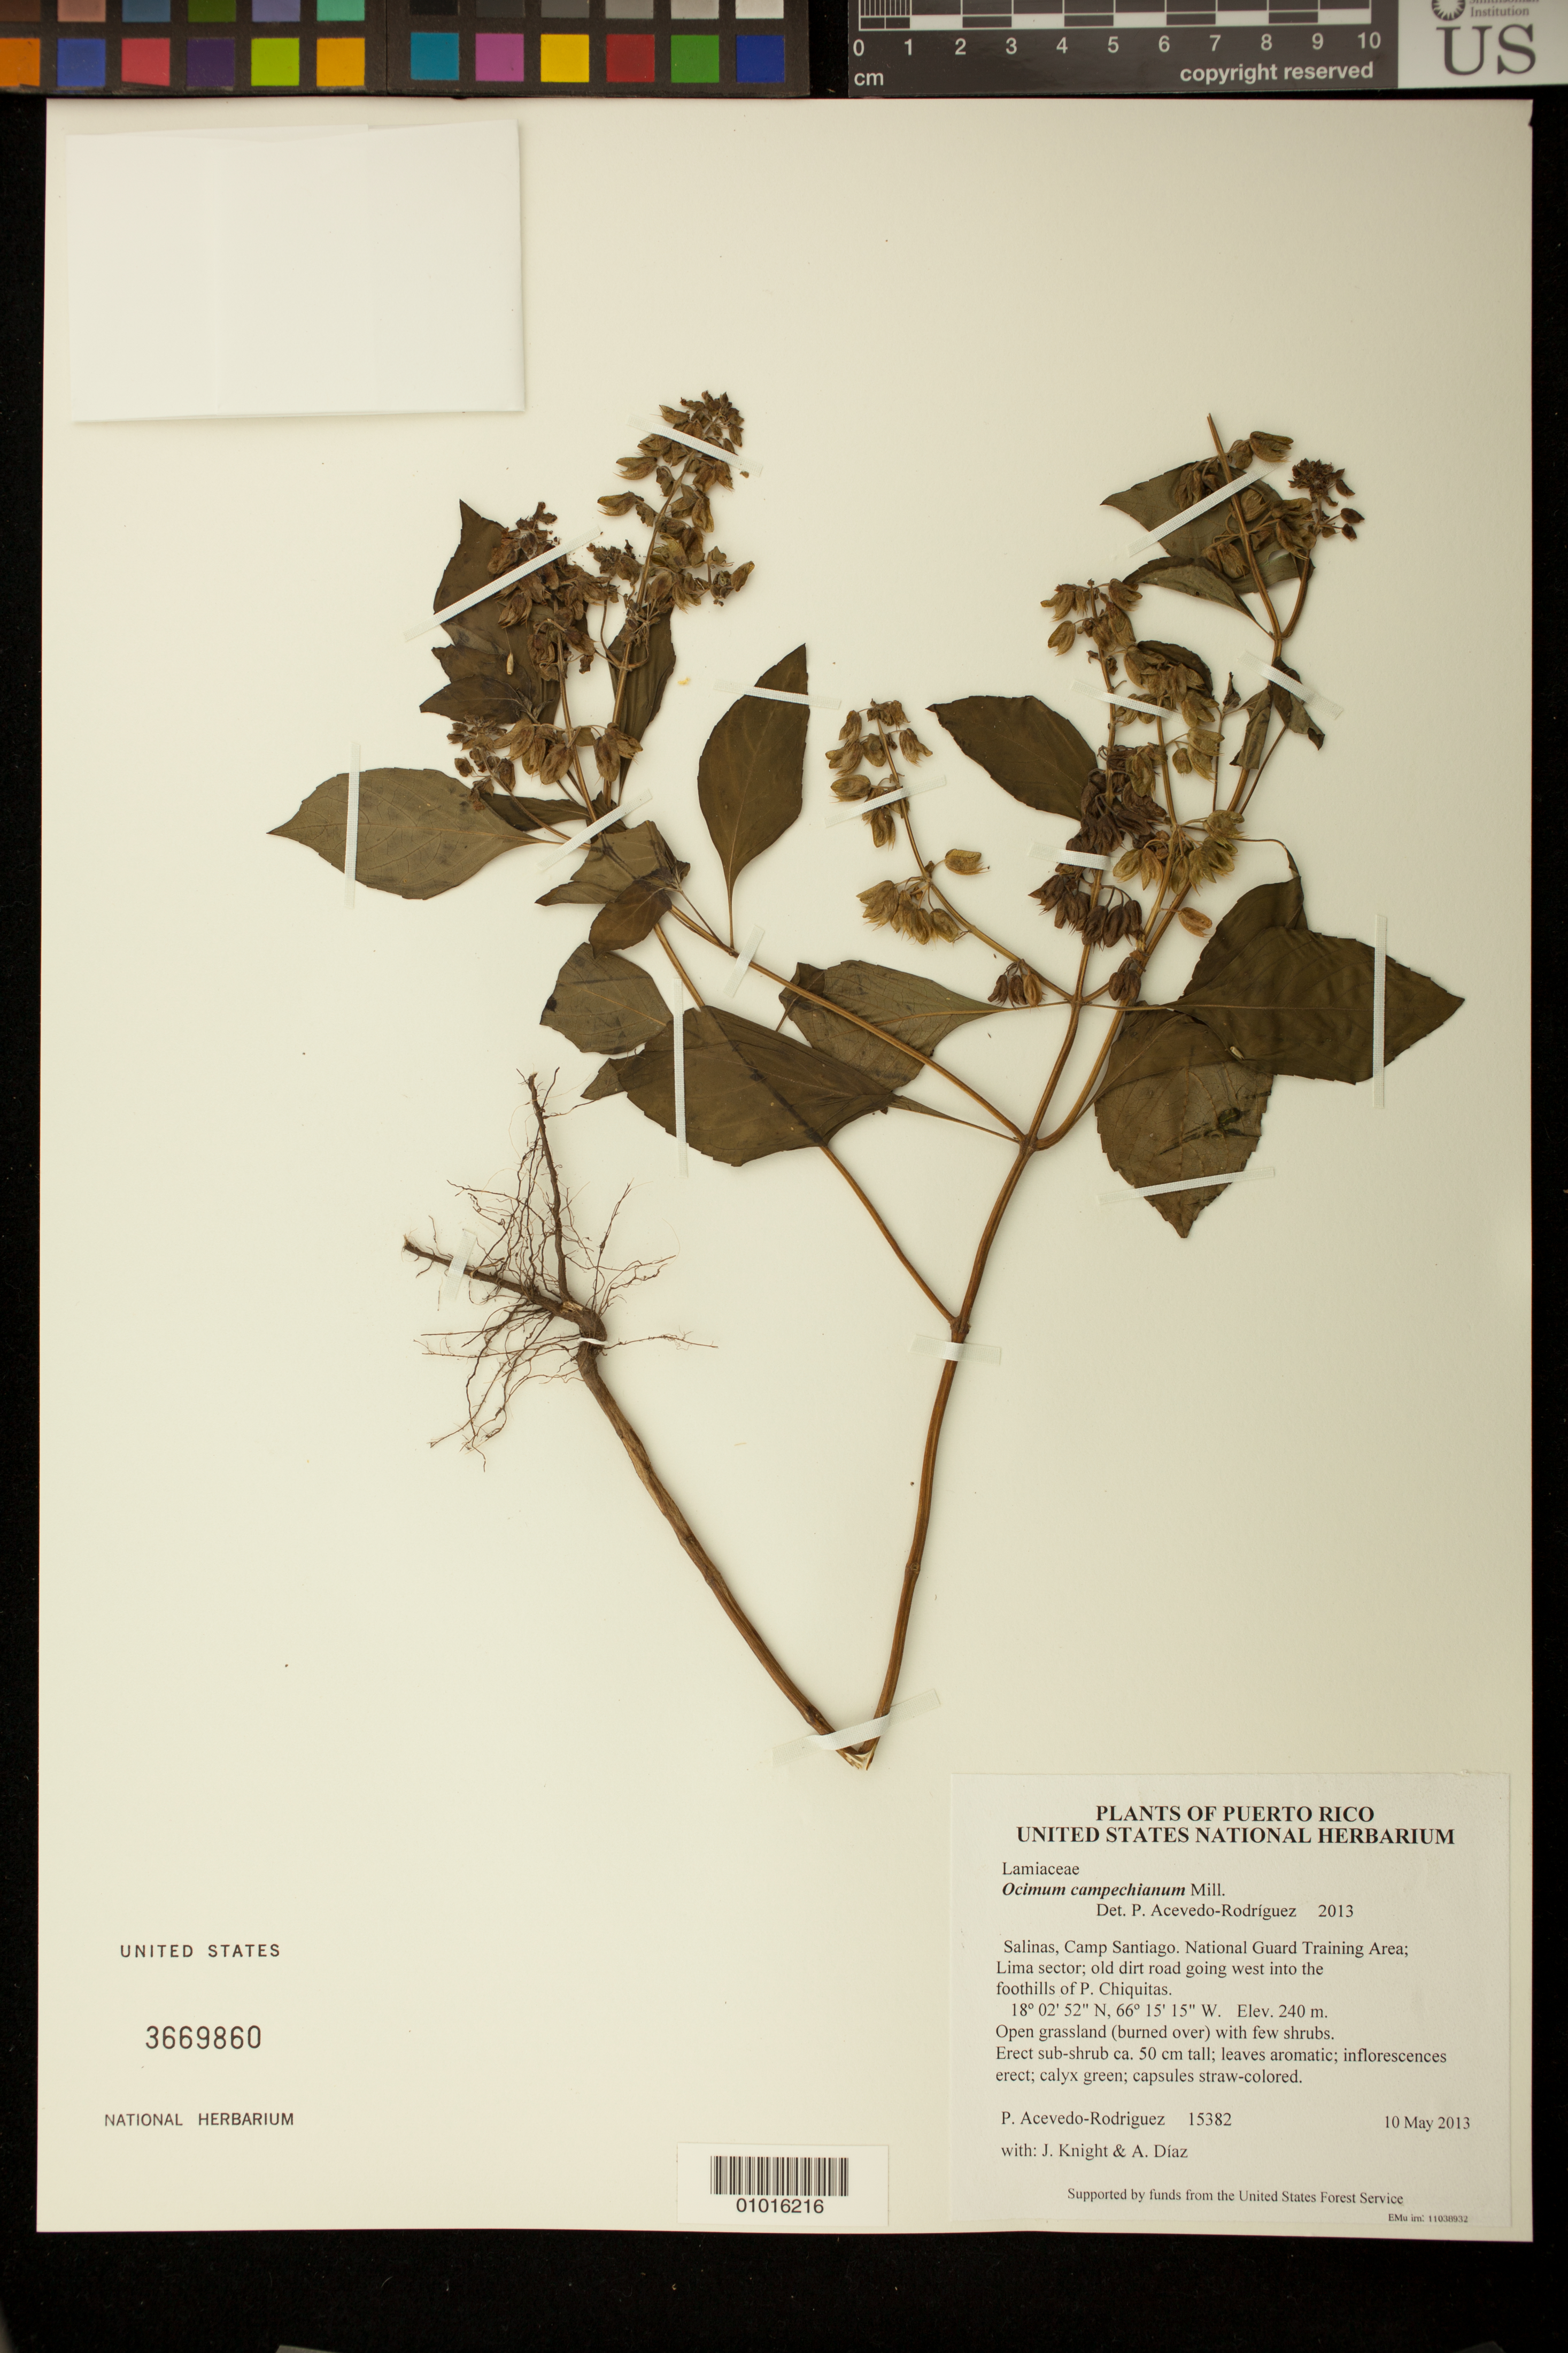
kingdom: Plantae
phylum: Tracheophyta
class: Magnoliopsida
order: Lamiales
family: Lamiaceae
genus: Ocimum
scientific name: Ocimum campechianum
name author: Mill.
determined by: Acevedo-Rodríguez, P., (BOT), Smithsonian Institution - National Museum of Natural History (UNITED STATES)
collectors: P. Acevedo-Rodr., J. Knight & A. Díaz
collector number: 15382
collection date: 2013-05-10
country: Puerto Rico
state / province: Salinas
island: Puerto Rico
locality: Camp Santiago. National Guard Training Area; Lima sector; old dirt road going west into the foothills of P. Chiquitas.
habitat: Open grassland (burned over) with few shrubs.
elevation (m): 240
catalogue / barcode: US 3669860